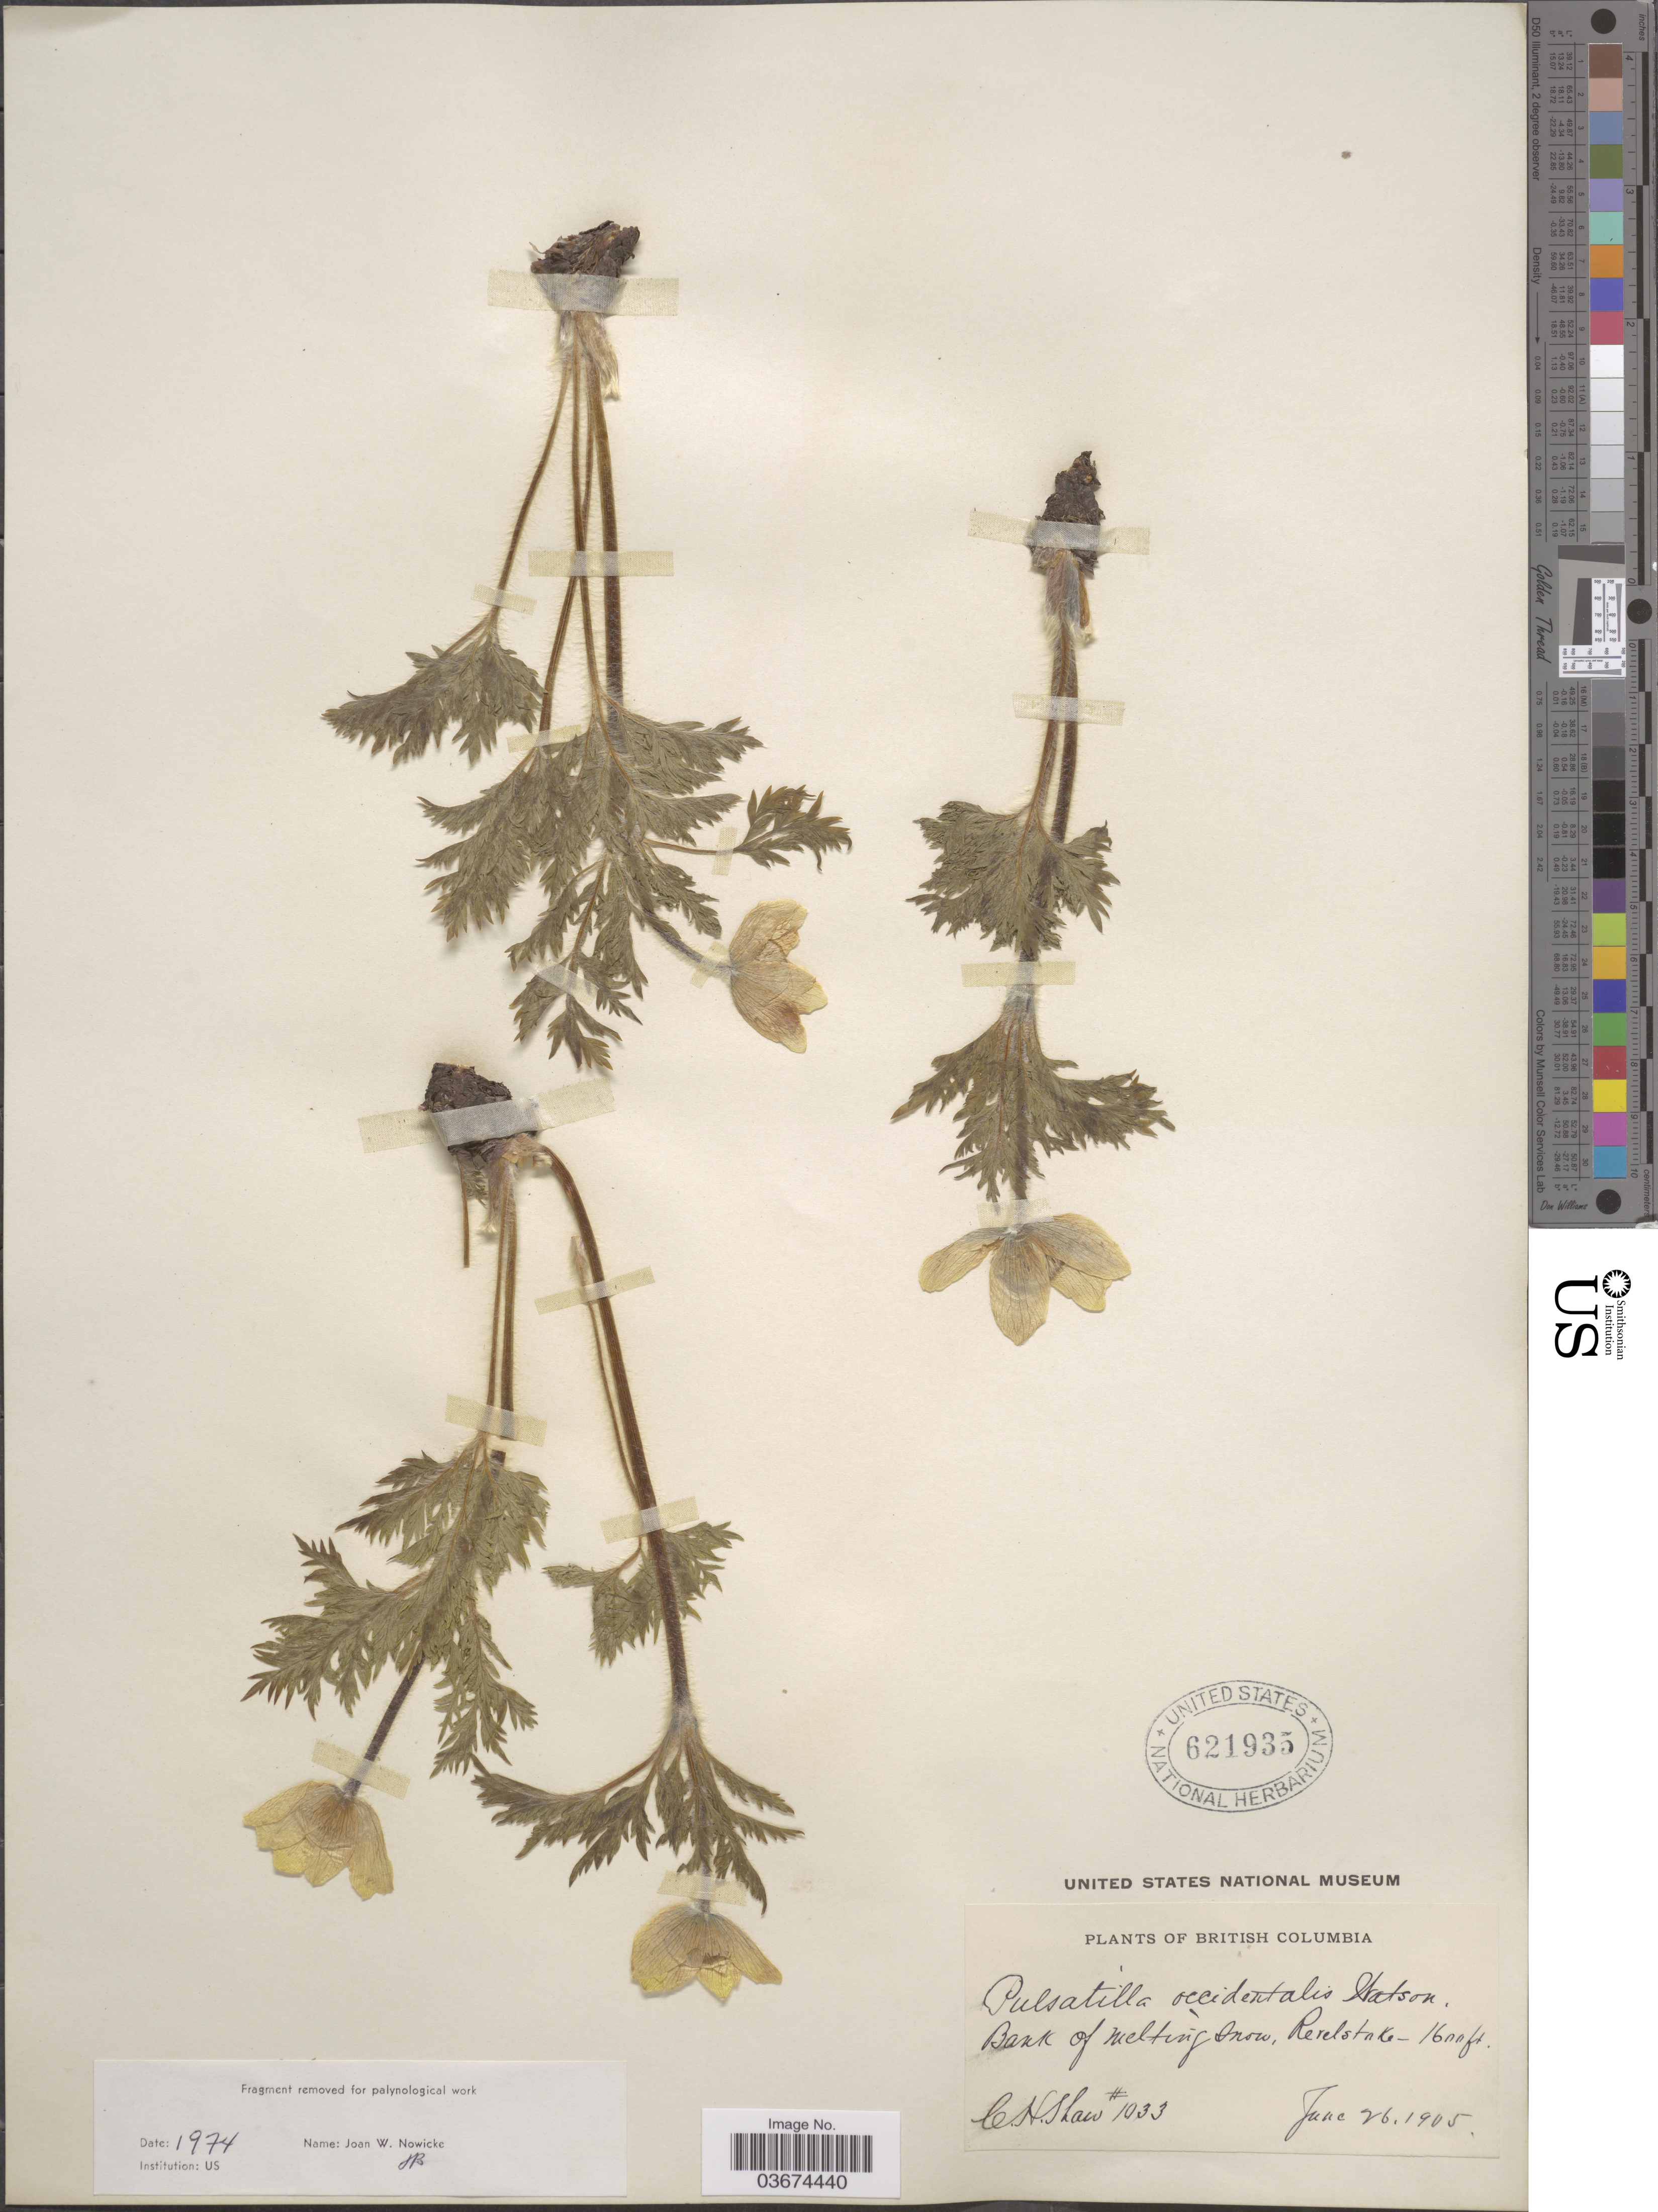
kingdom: Plantae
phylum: Tracheophyta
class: Magnoliopsida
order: Ranunculales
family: Ranunculaceae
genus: Pulsatilla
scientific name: Pulsatilla occidentalis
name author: (S. Watson) Freyn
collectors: C. H. Shaw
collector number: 1033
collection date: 1905-06-26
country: Canada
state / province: British Columbia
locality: Bank of Melting Snow, Revelstoke.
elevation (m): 488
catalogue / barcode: US 621935